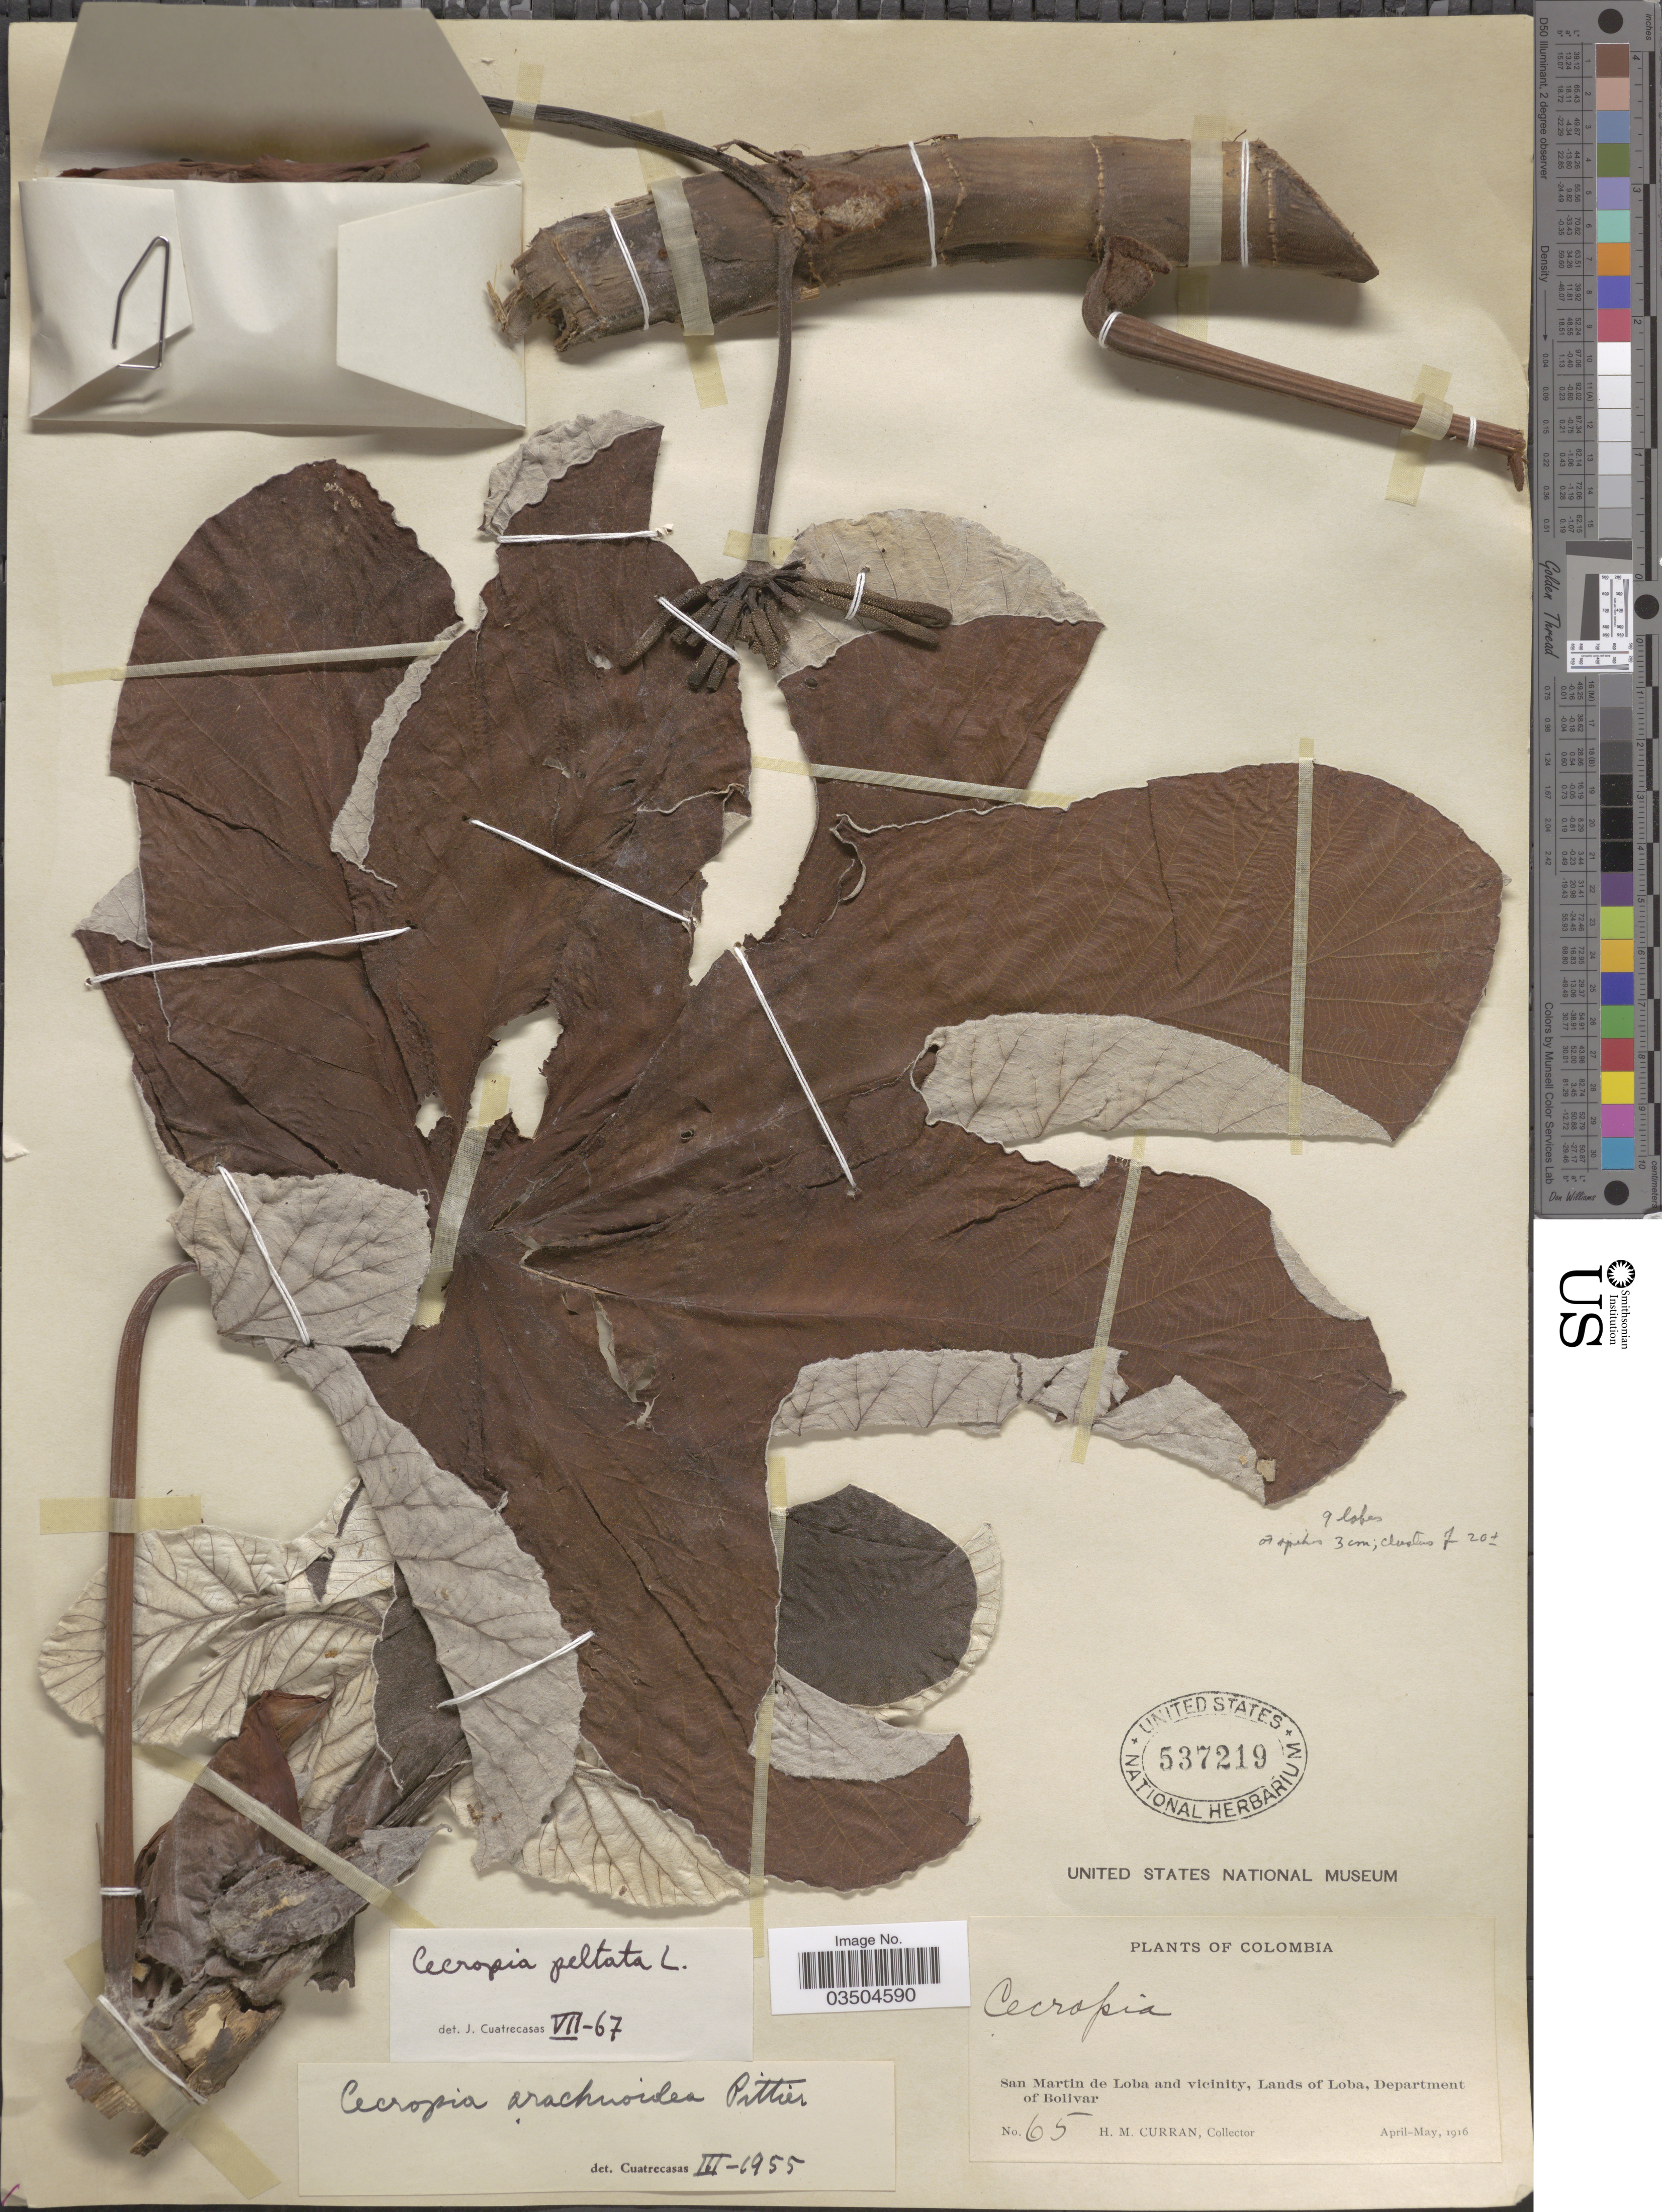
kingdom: Plantae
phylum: Tracheophyta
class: Magnoliopsida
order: Rosales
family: Urticaceae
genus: Cecropia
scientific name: Cecropia peltata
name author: L.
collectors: H. M. Curran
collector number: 65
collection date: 1916-04/1916-05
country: Colombia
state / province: Bolívar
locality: San Martin de Loba and vicinity, Lands of Loba, Department of Bolivar.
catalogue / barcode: US 537219